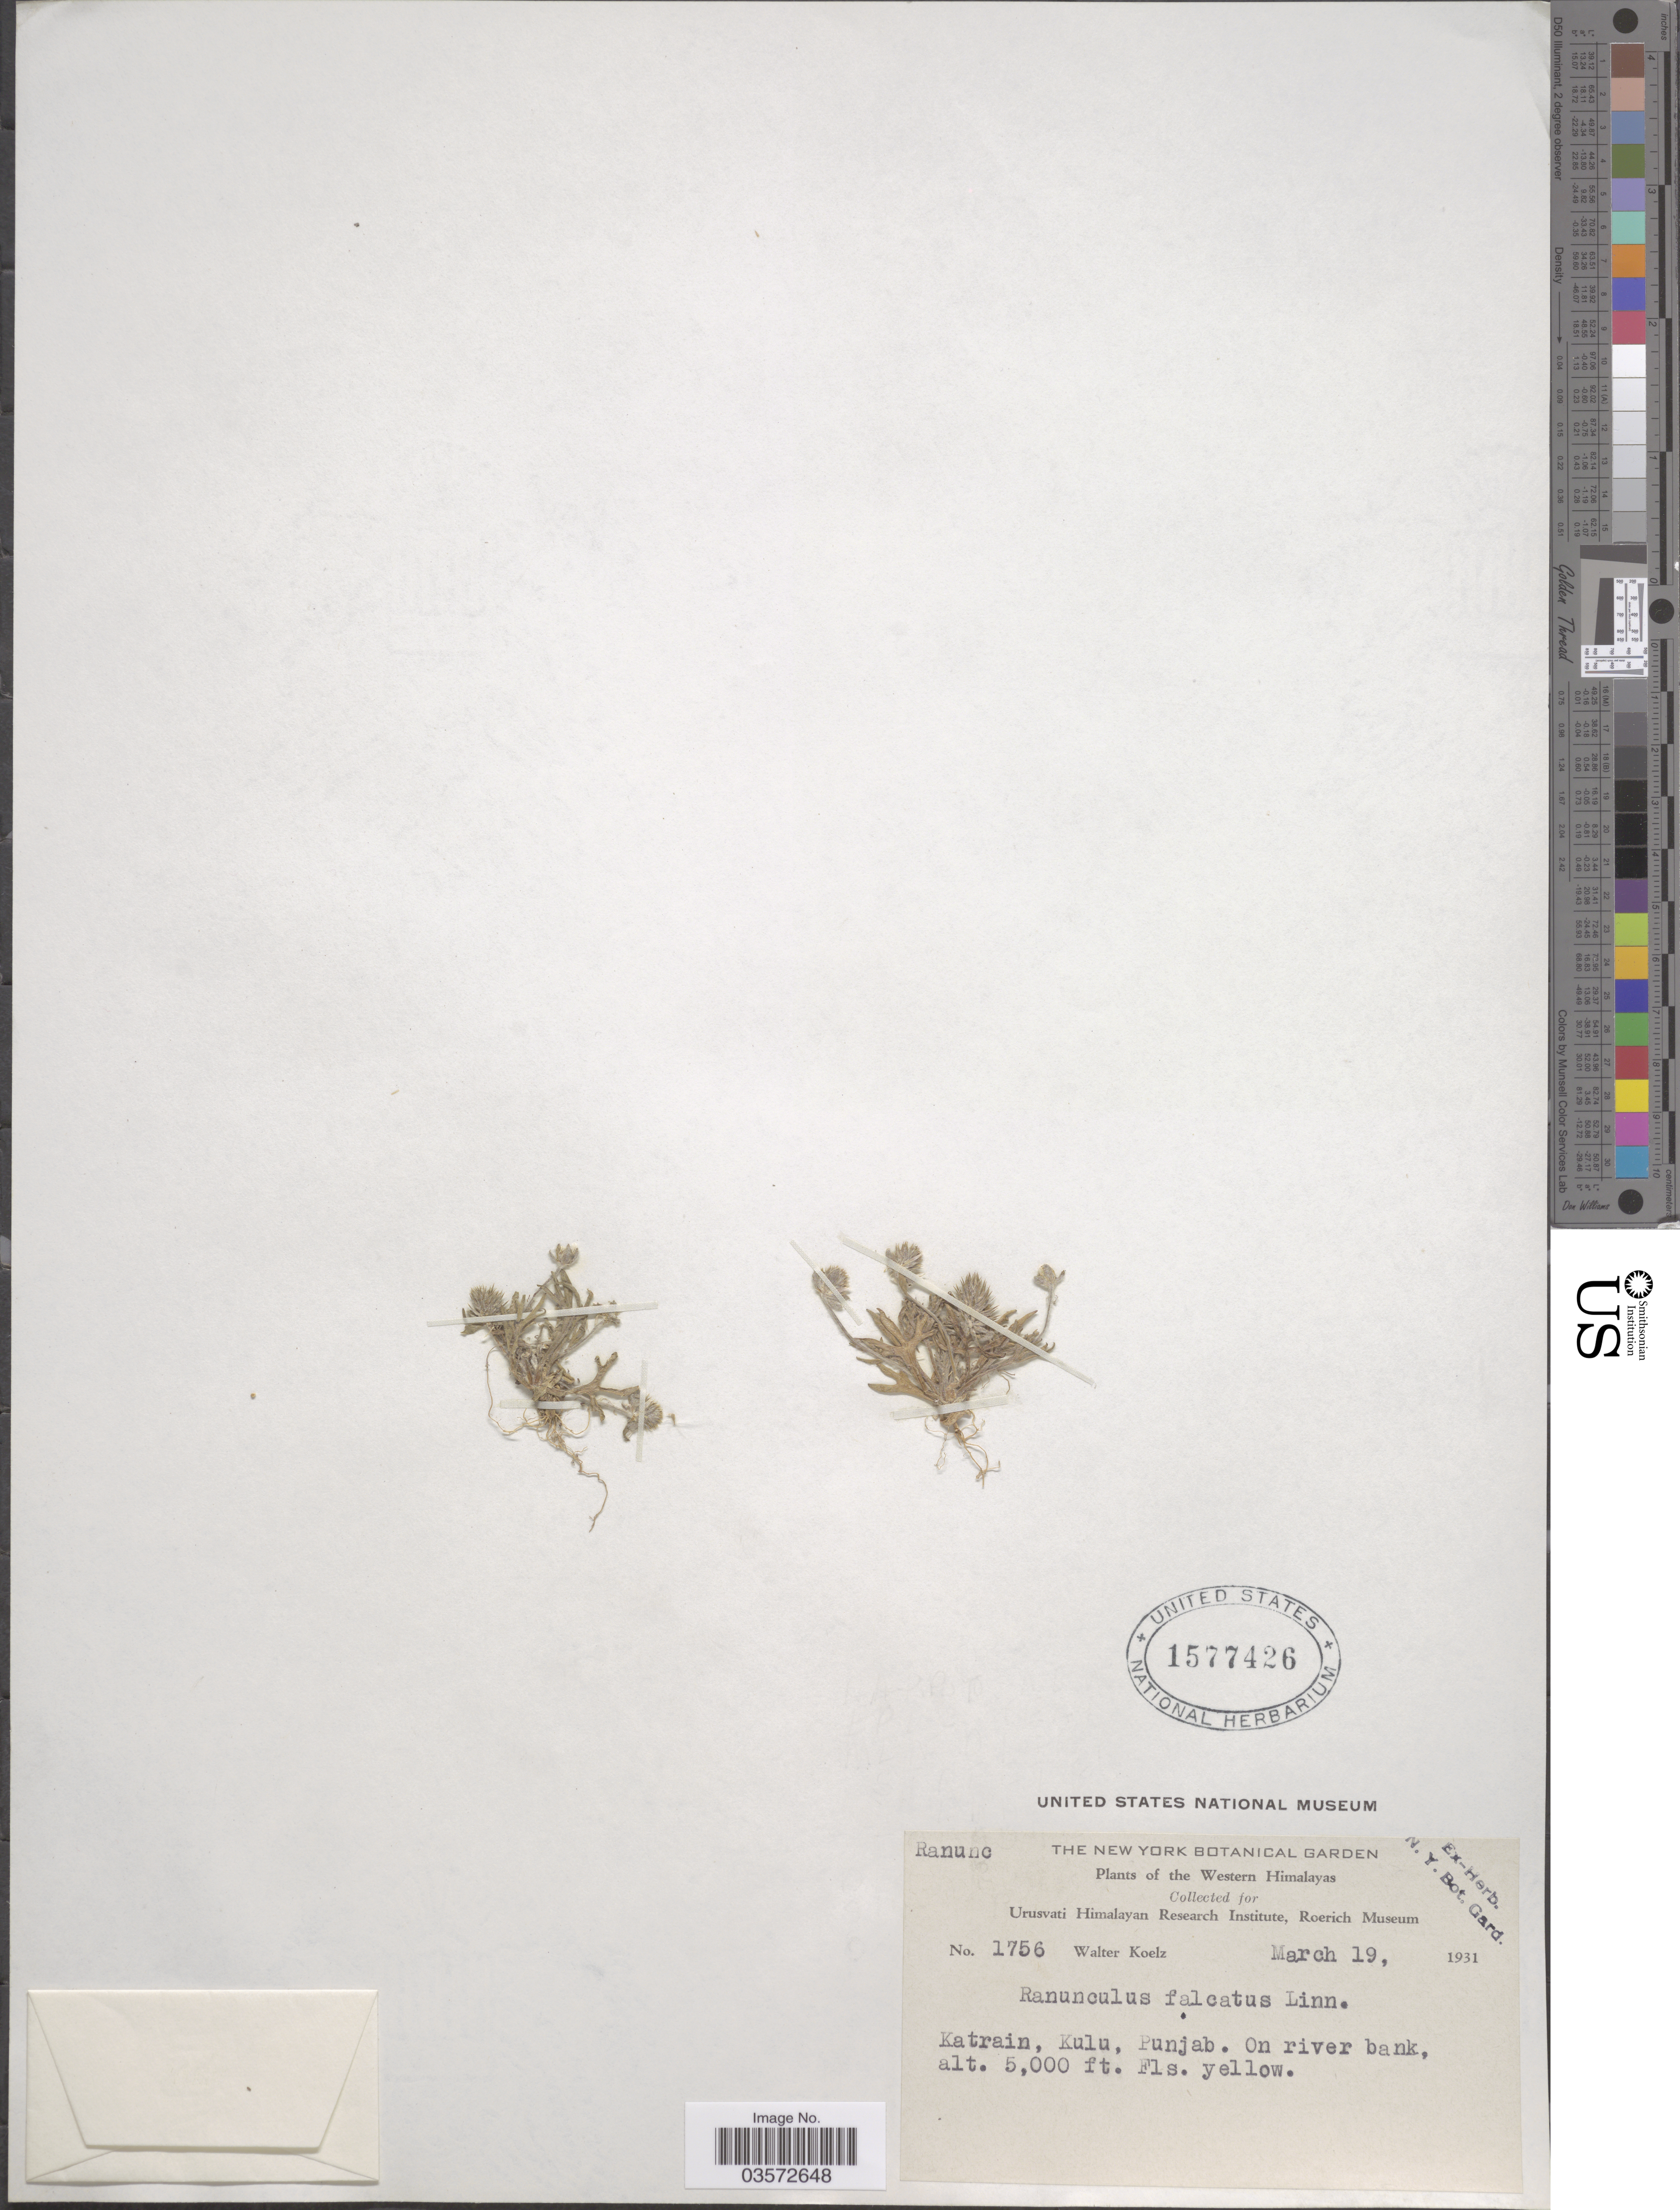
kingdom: Plantae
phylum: Tracheophyta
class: Magnoliopsida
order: Ranunculales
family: Ranunculaceae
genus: Ranunculus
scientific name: Ranunculus falcatus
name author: L.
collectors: W. N. Koelz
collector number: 1756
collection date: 1931-03-19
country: India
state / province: Punjab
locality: The Western Himalayas. Katrain, Kulu. On river bank.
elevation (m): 1524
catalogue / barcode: US 1577426